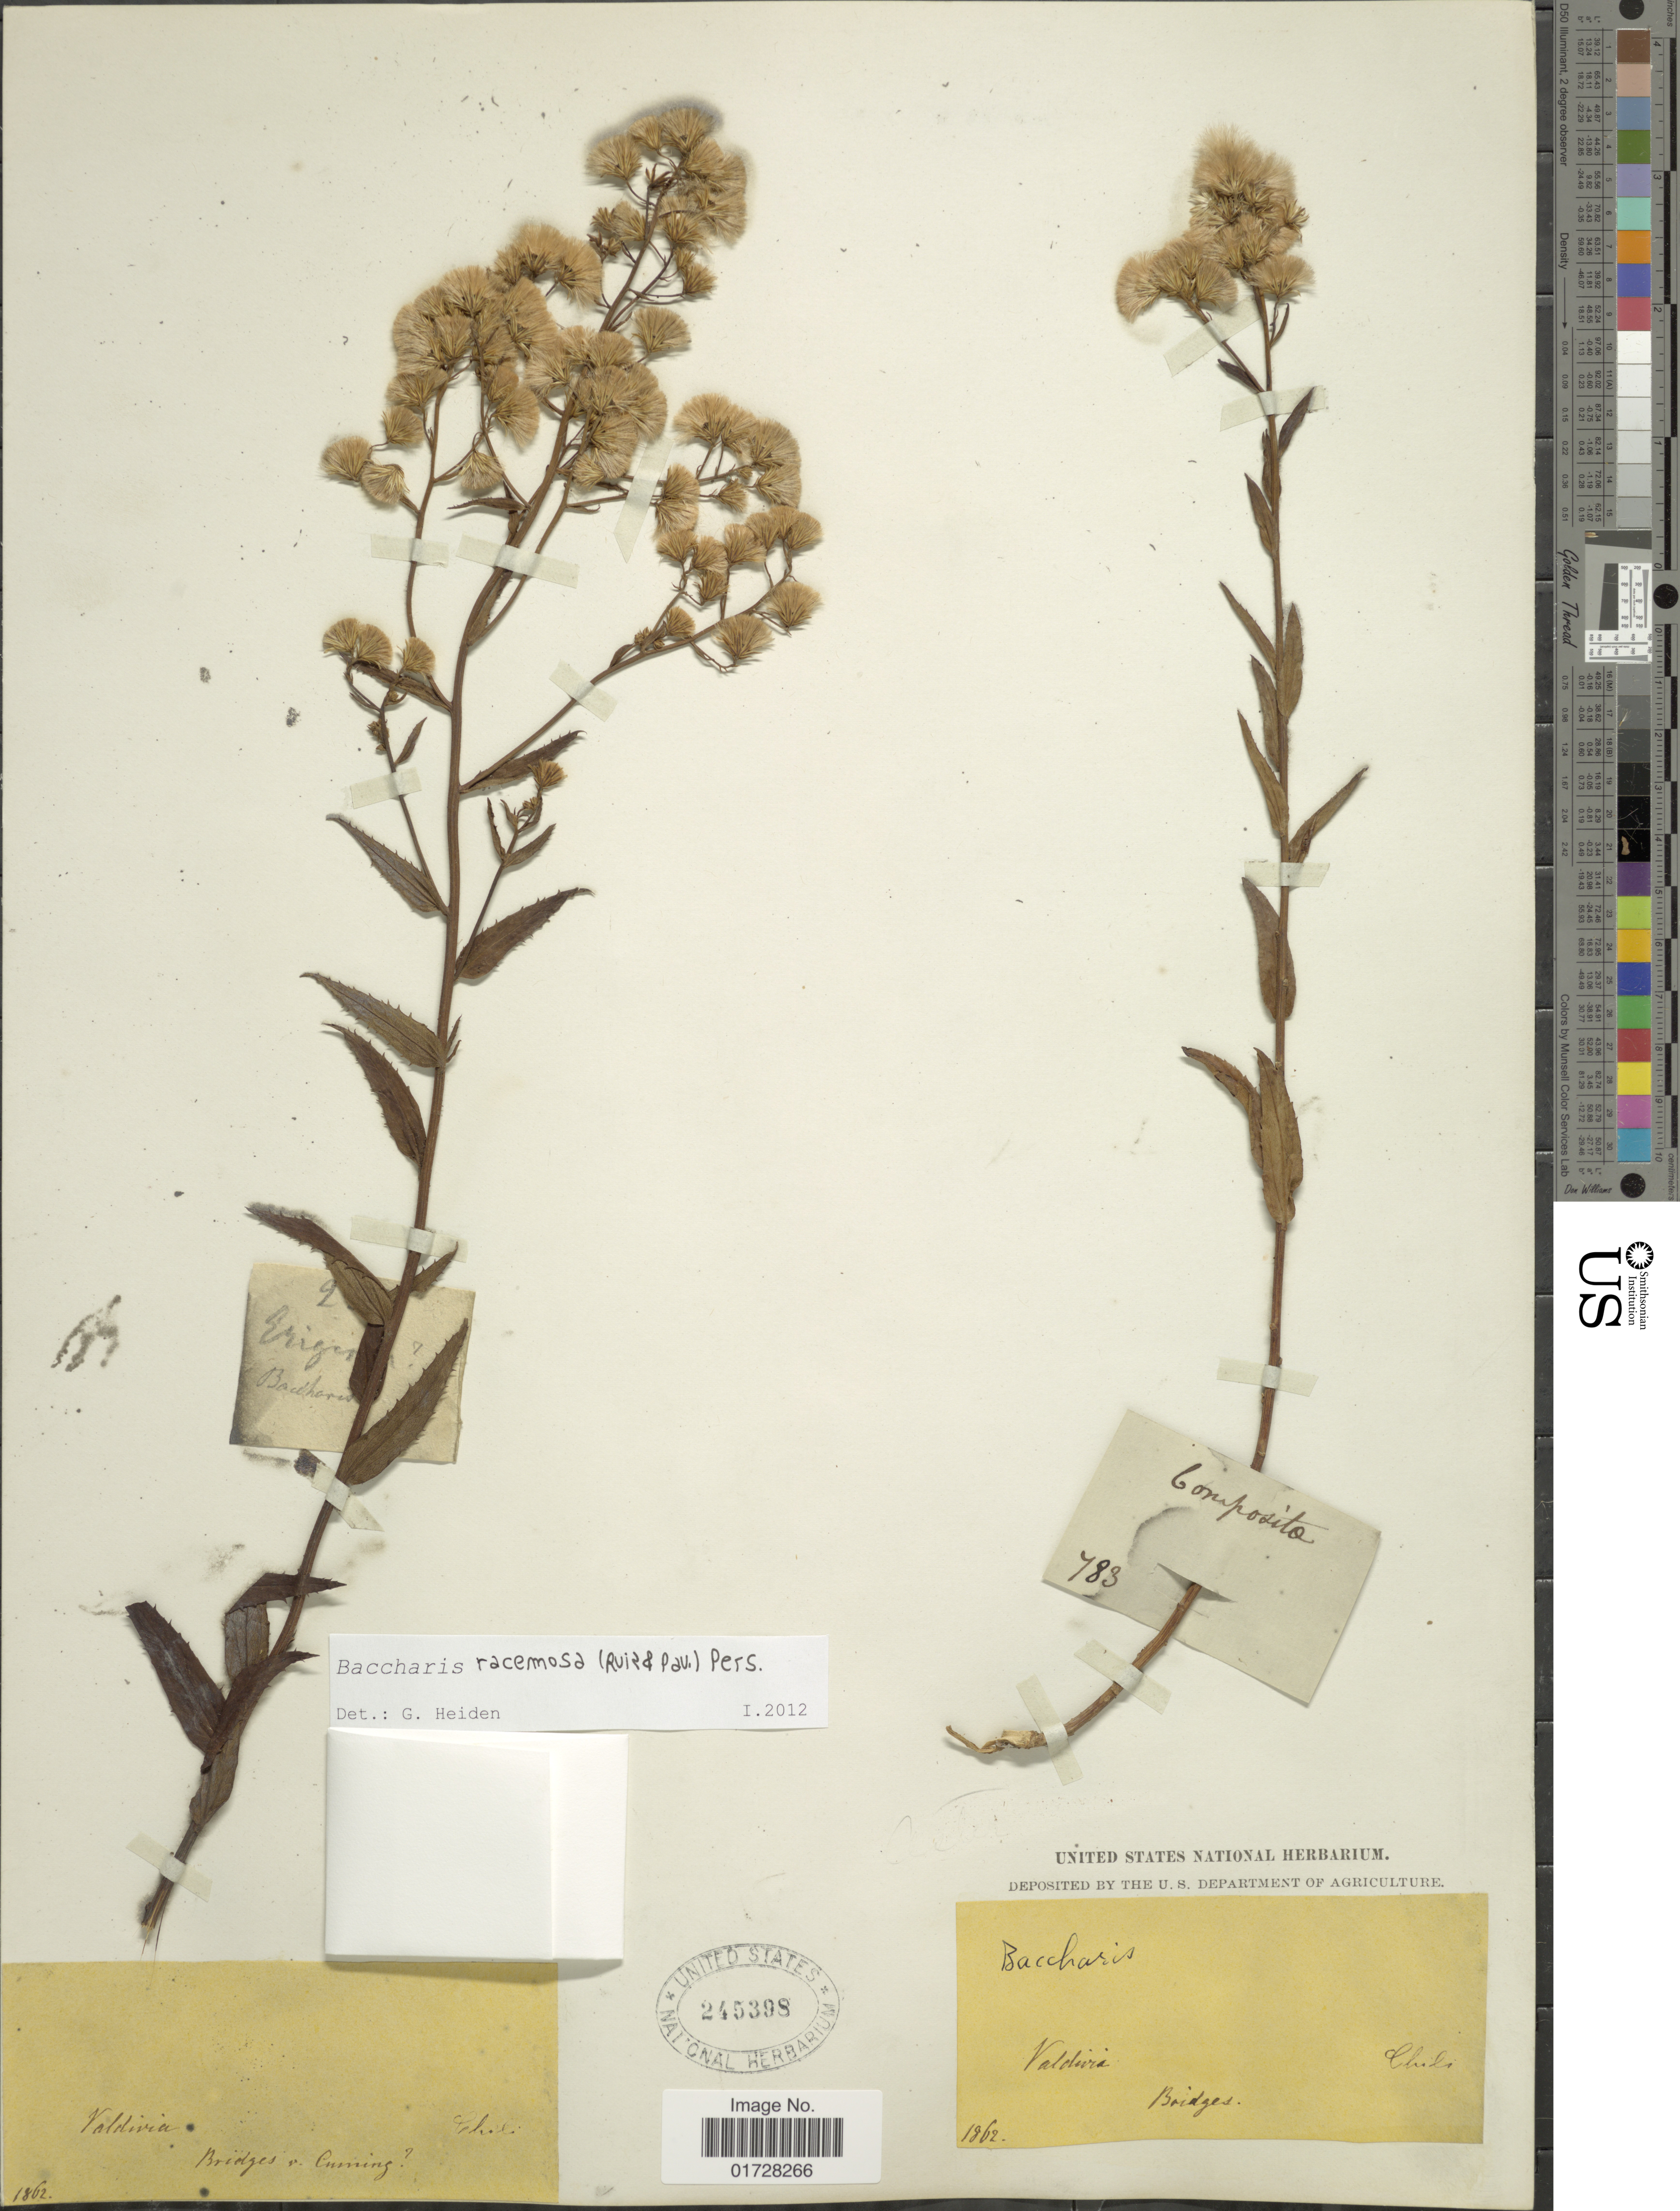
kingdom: Plantae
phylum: Tracheophyta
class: Magnoliopsida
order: Asterales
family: Asteraceae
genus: Baccharis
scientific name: Baccharis racemosa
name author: (Ruiz & Pav.) DC.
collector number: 783?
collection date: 1862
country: Chile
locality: Valdivia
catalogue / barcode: US 245398